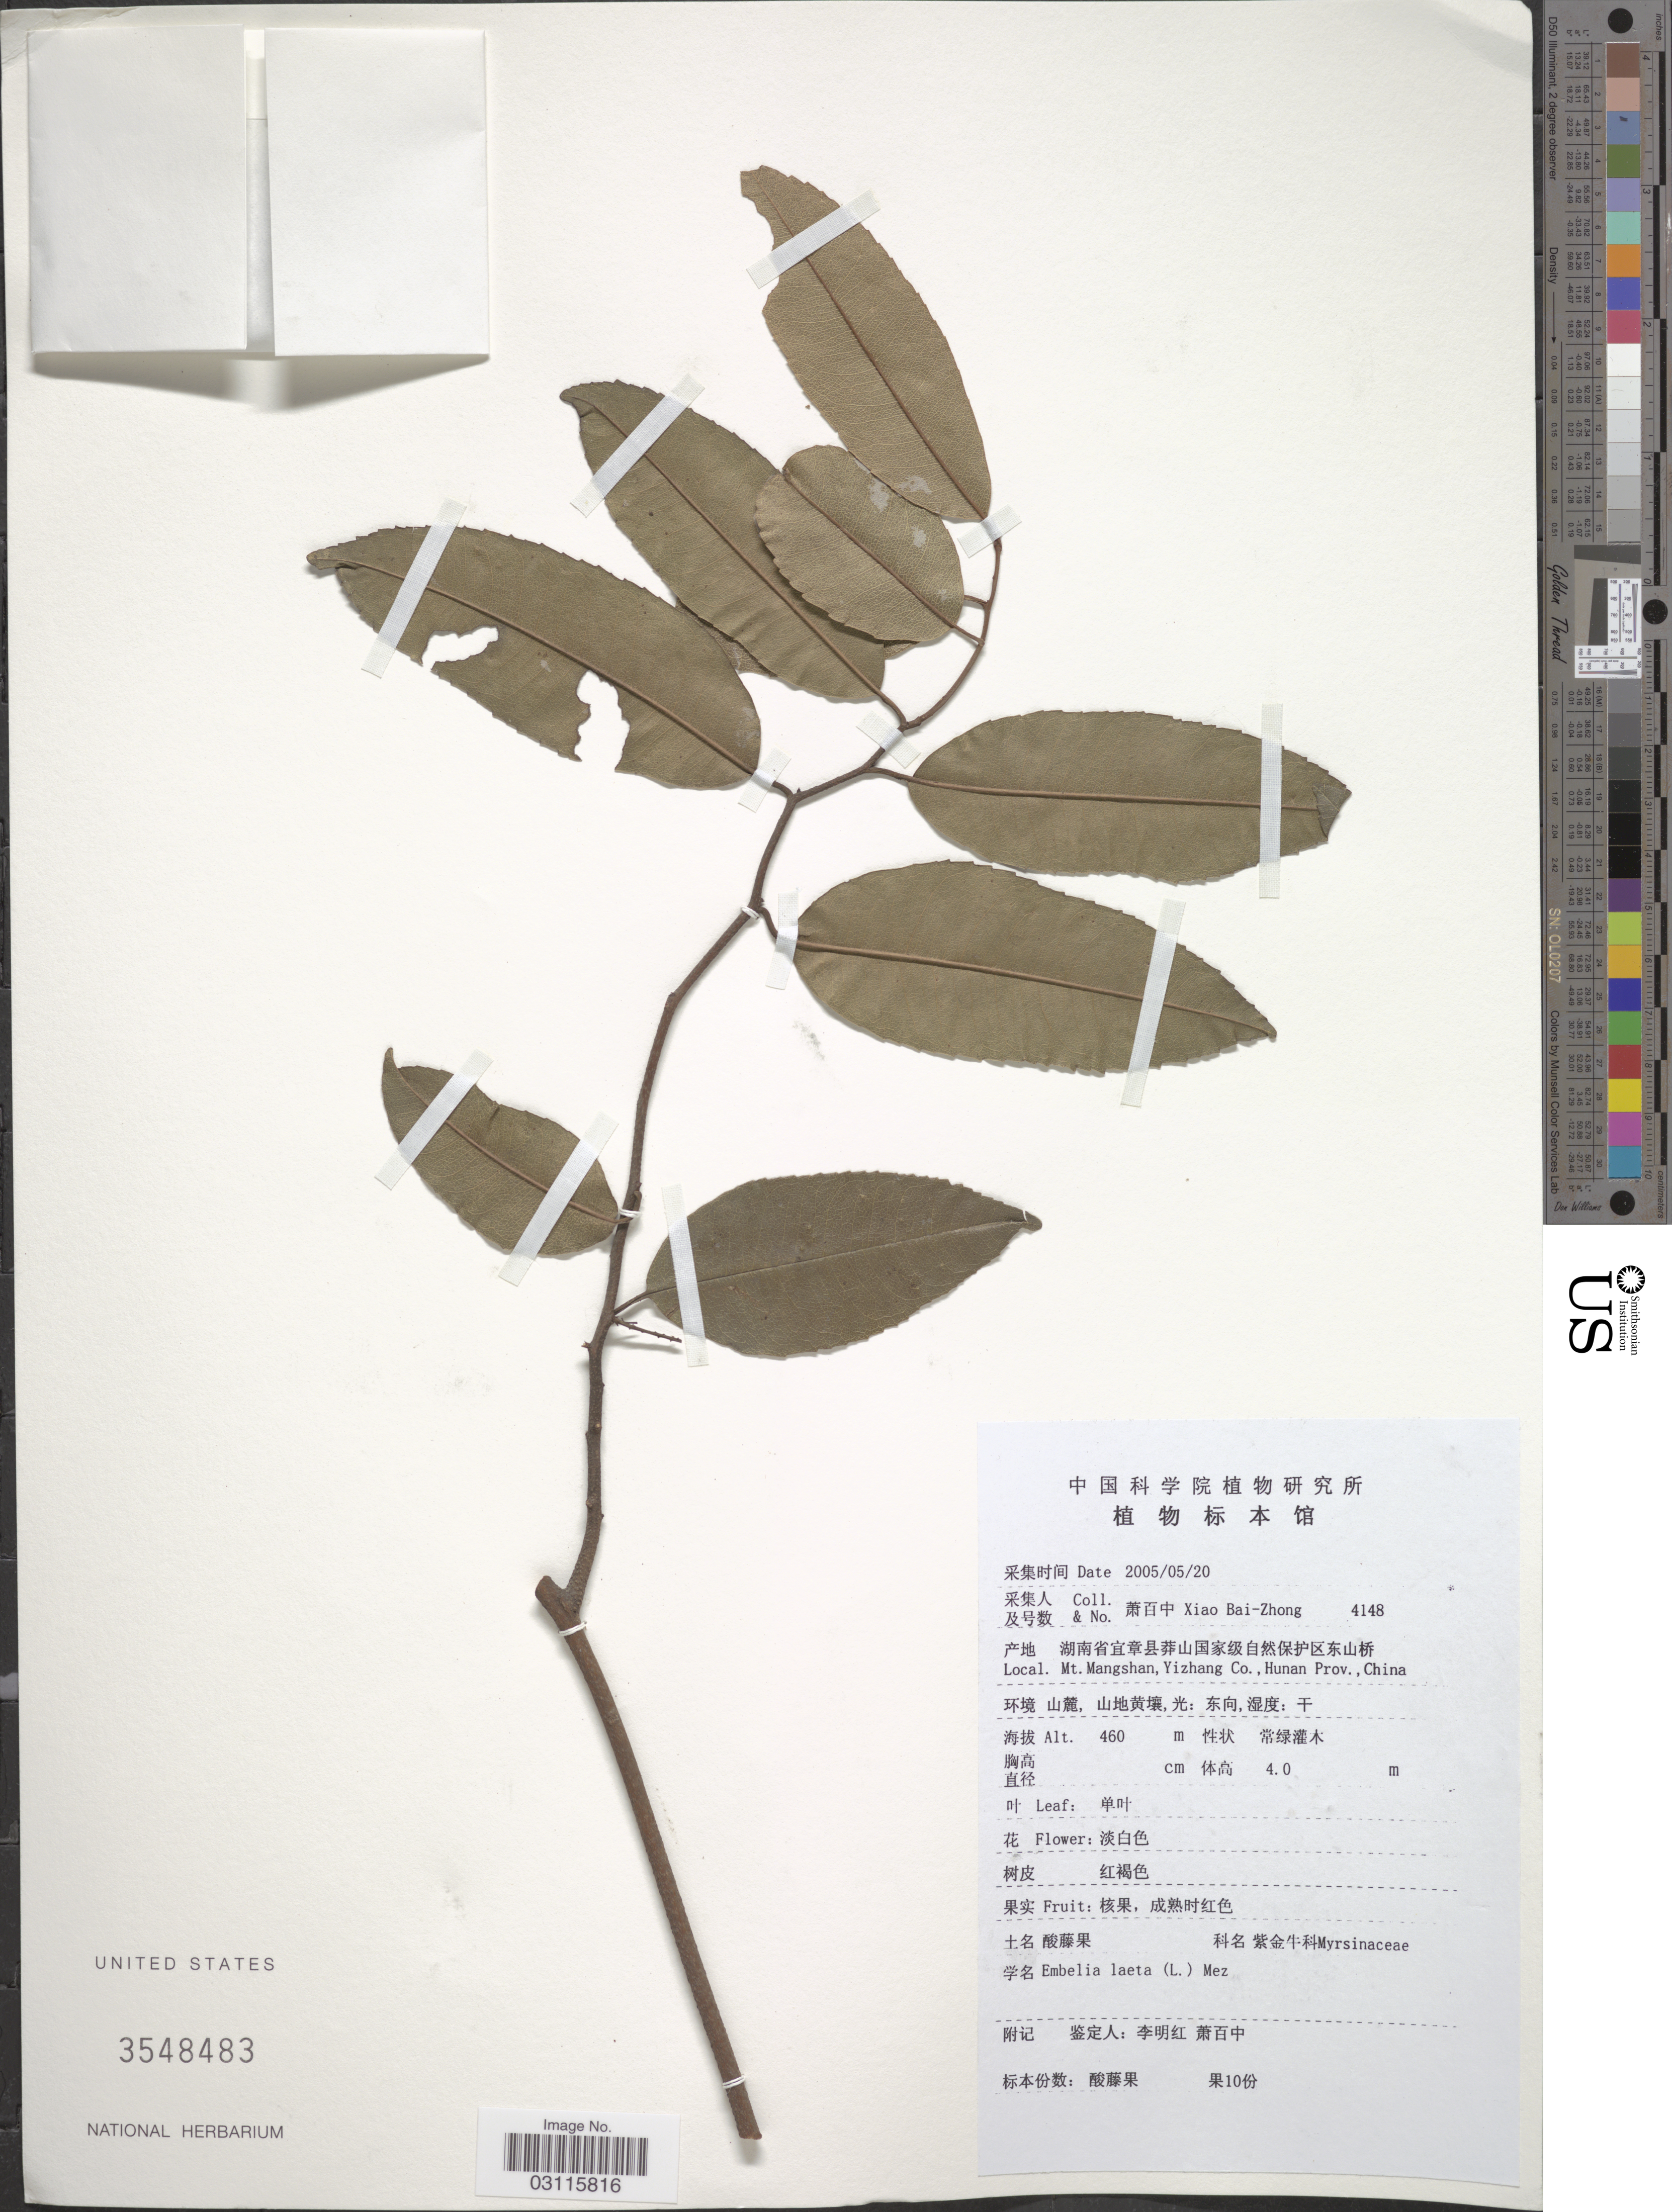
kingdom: Plantae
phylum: Tracheophyta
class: Magnoliopsida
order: Ericales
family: Primulaceae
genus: Embelia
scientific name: Embelia laeta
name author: (L.) Mez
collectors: B. Z. Xiao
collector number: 4148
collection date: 2005-05-20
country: China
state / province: Hunan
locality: Mt. Mangshan, Yizhang Co.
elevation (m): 460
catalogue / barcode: US 3548483